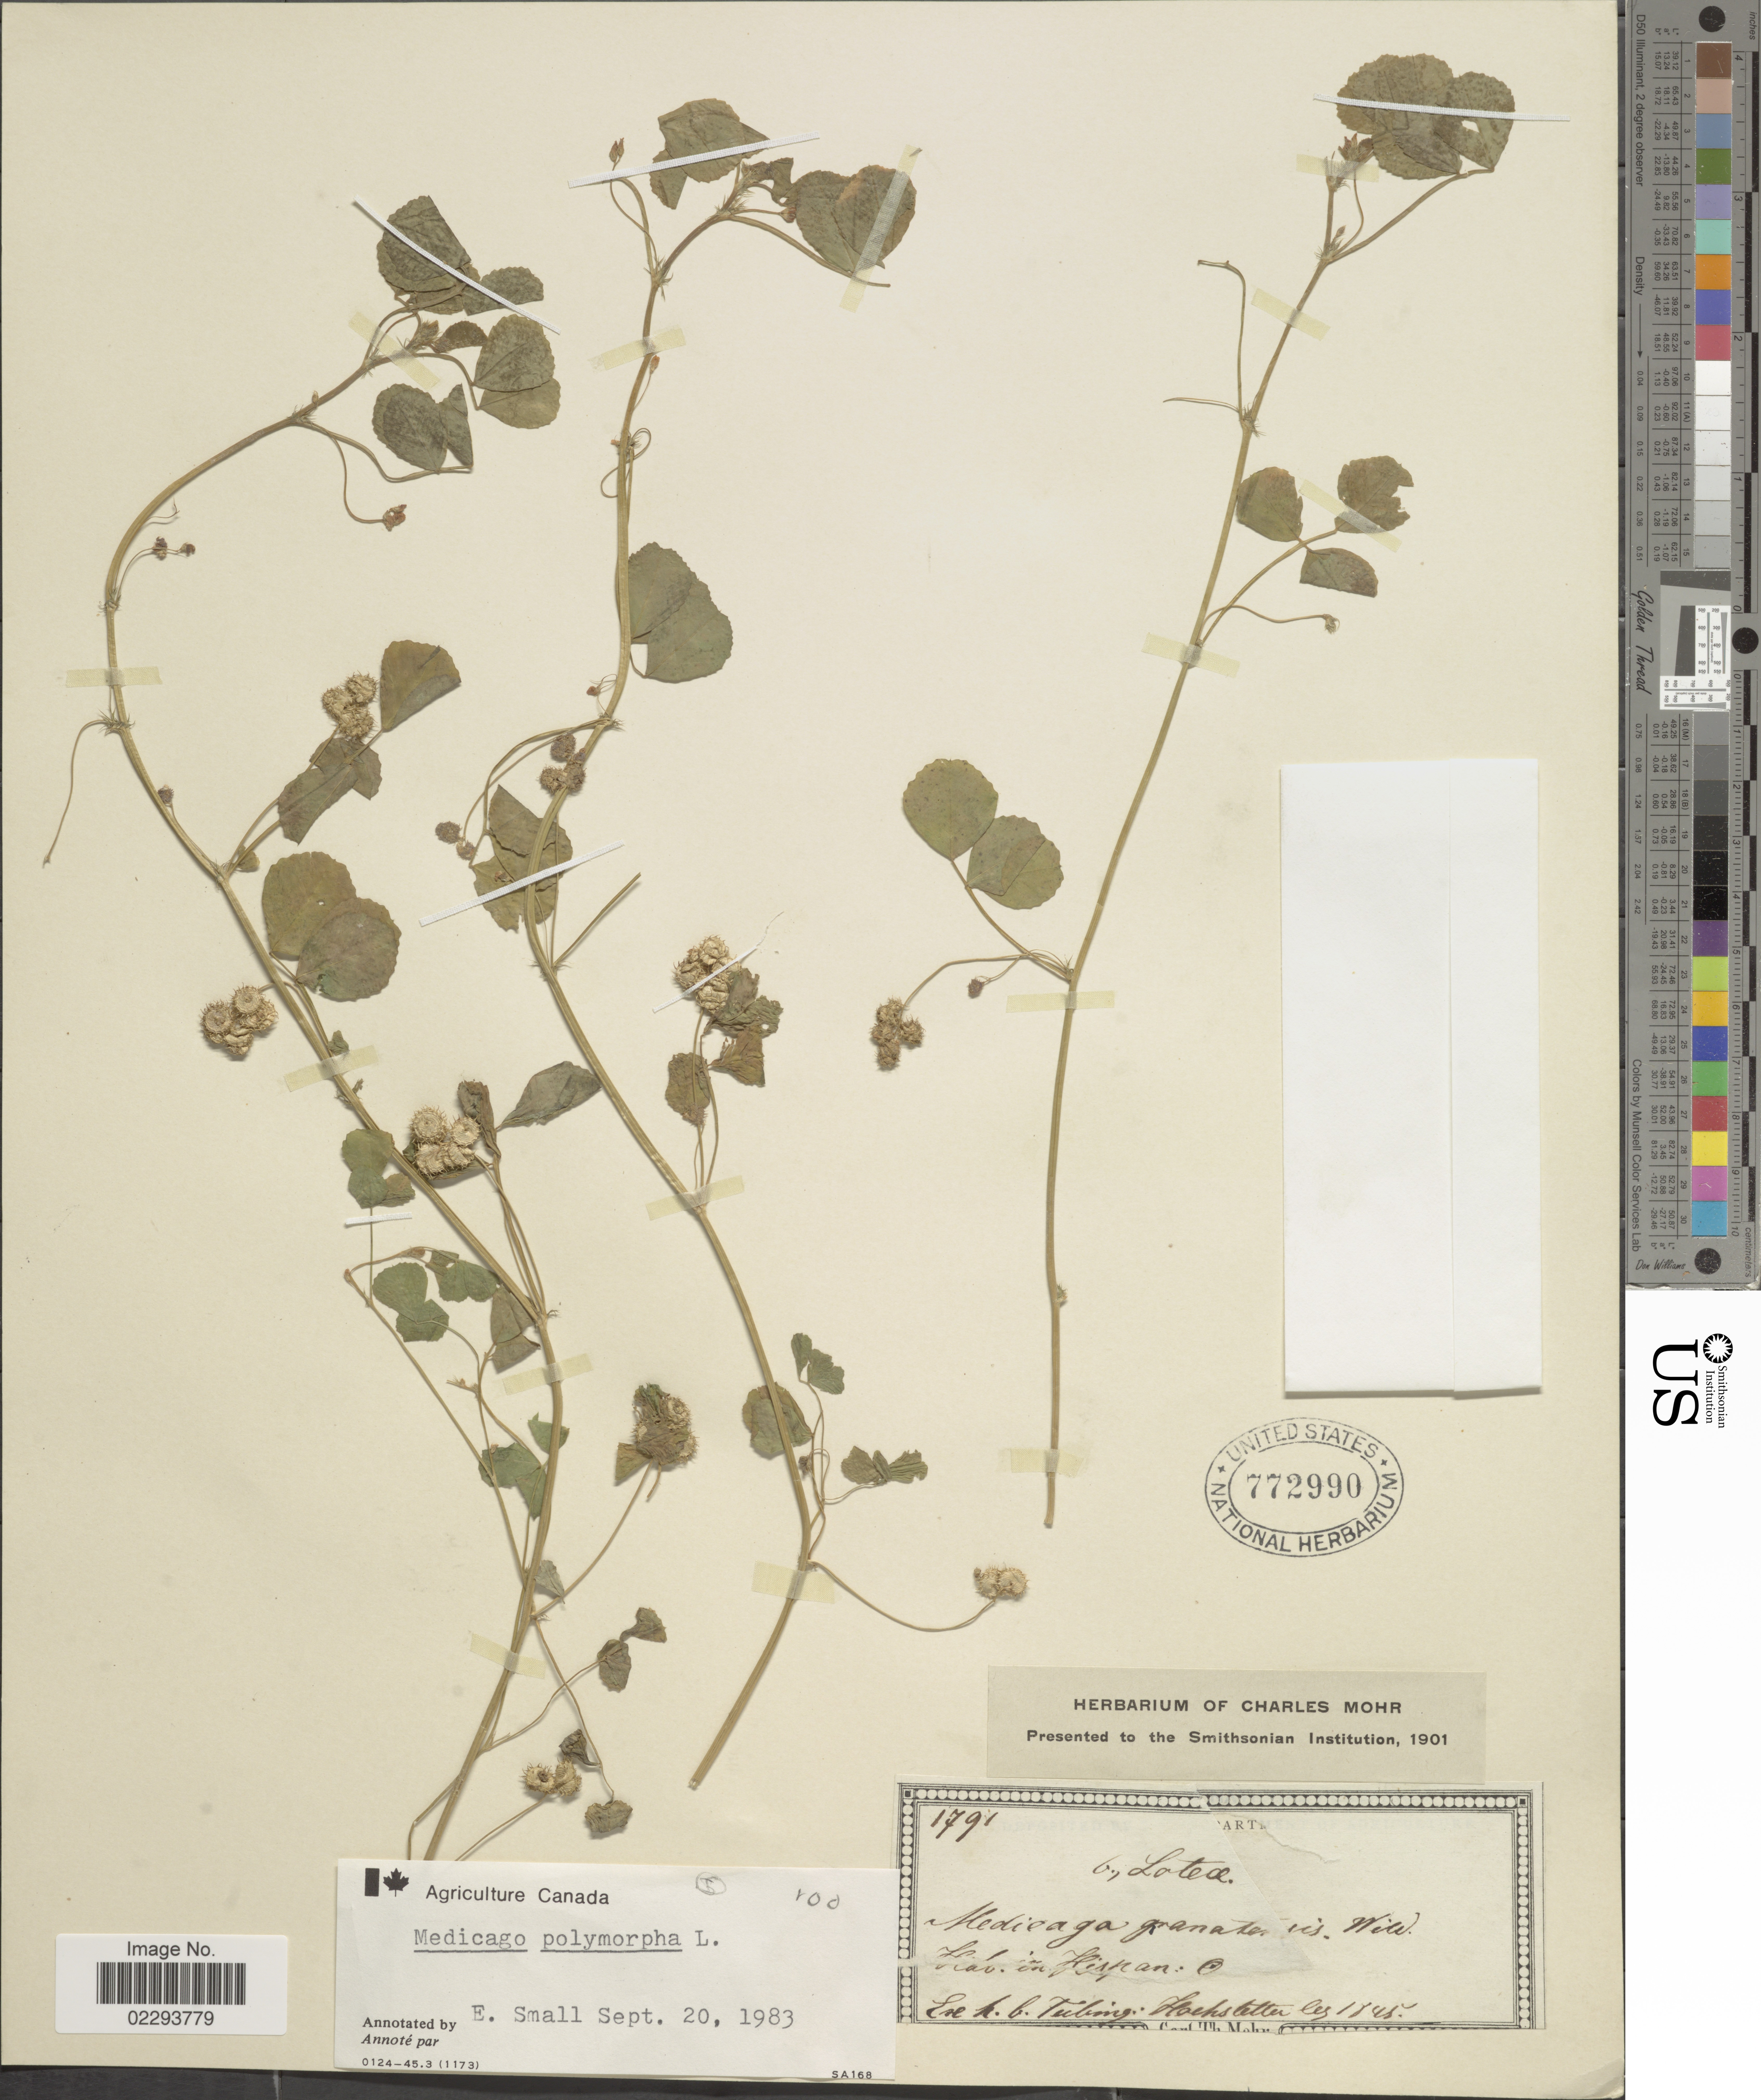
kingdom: Plantae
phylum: Tracheophyta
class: Magnoliopsida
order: Fabales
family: Fabaceae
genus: Medicago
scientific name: Medicago polymorpha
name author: L.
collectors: -. Hochstetter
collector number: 1791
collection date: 1845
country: Spain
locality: Hispan.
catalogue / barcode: US 772990